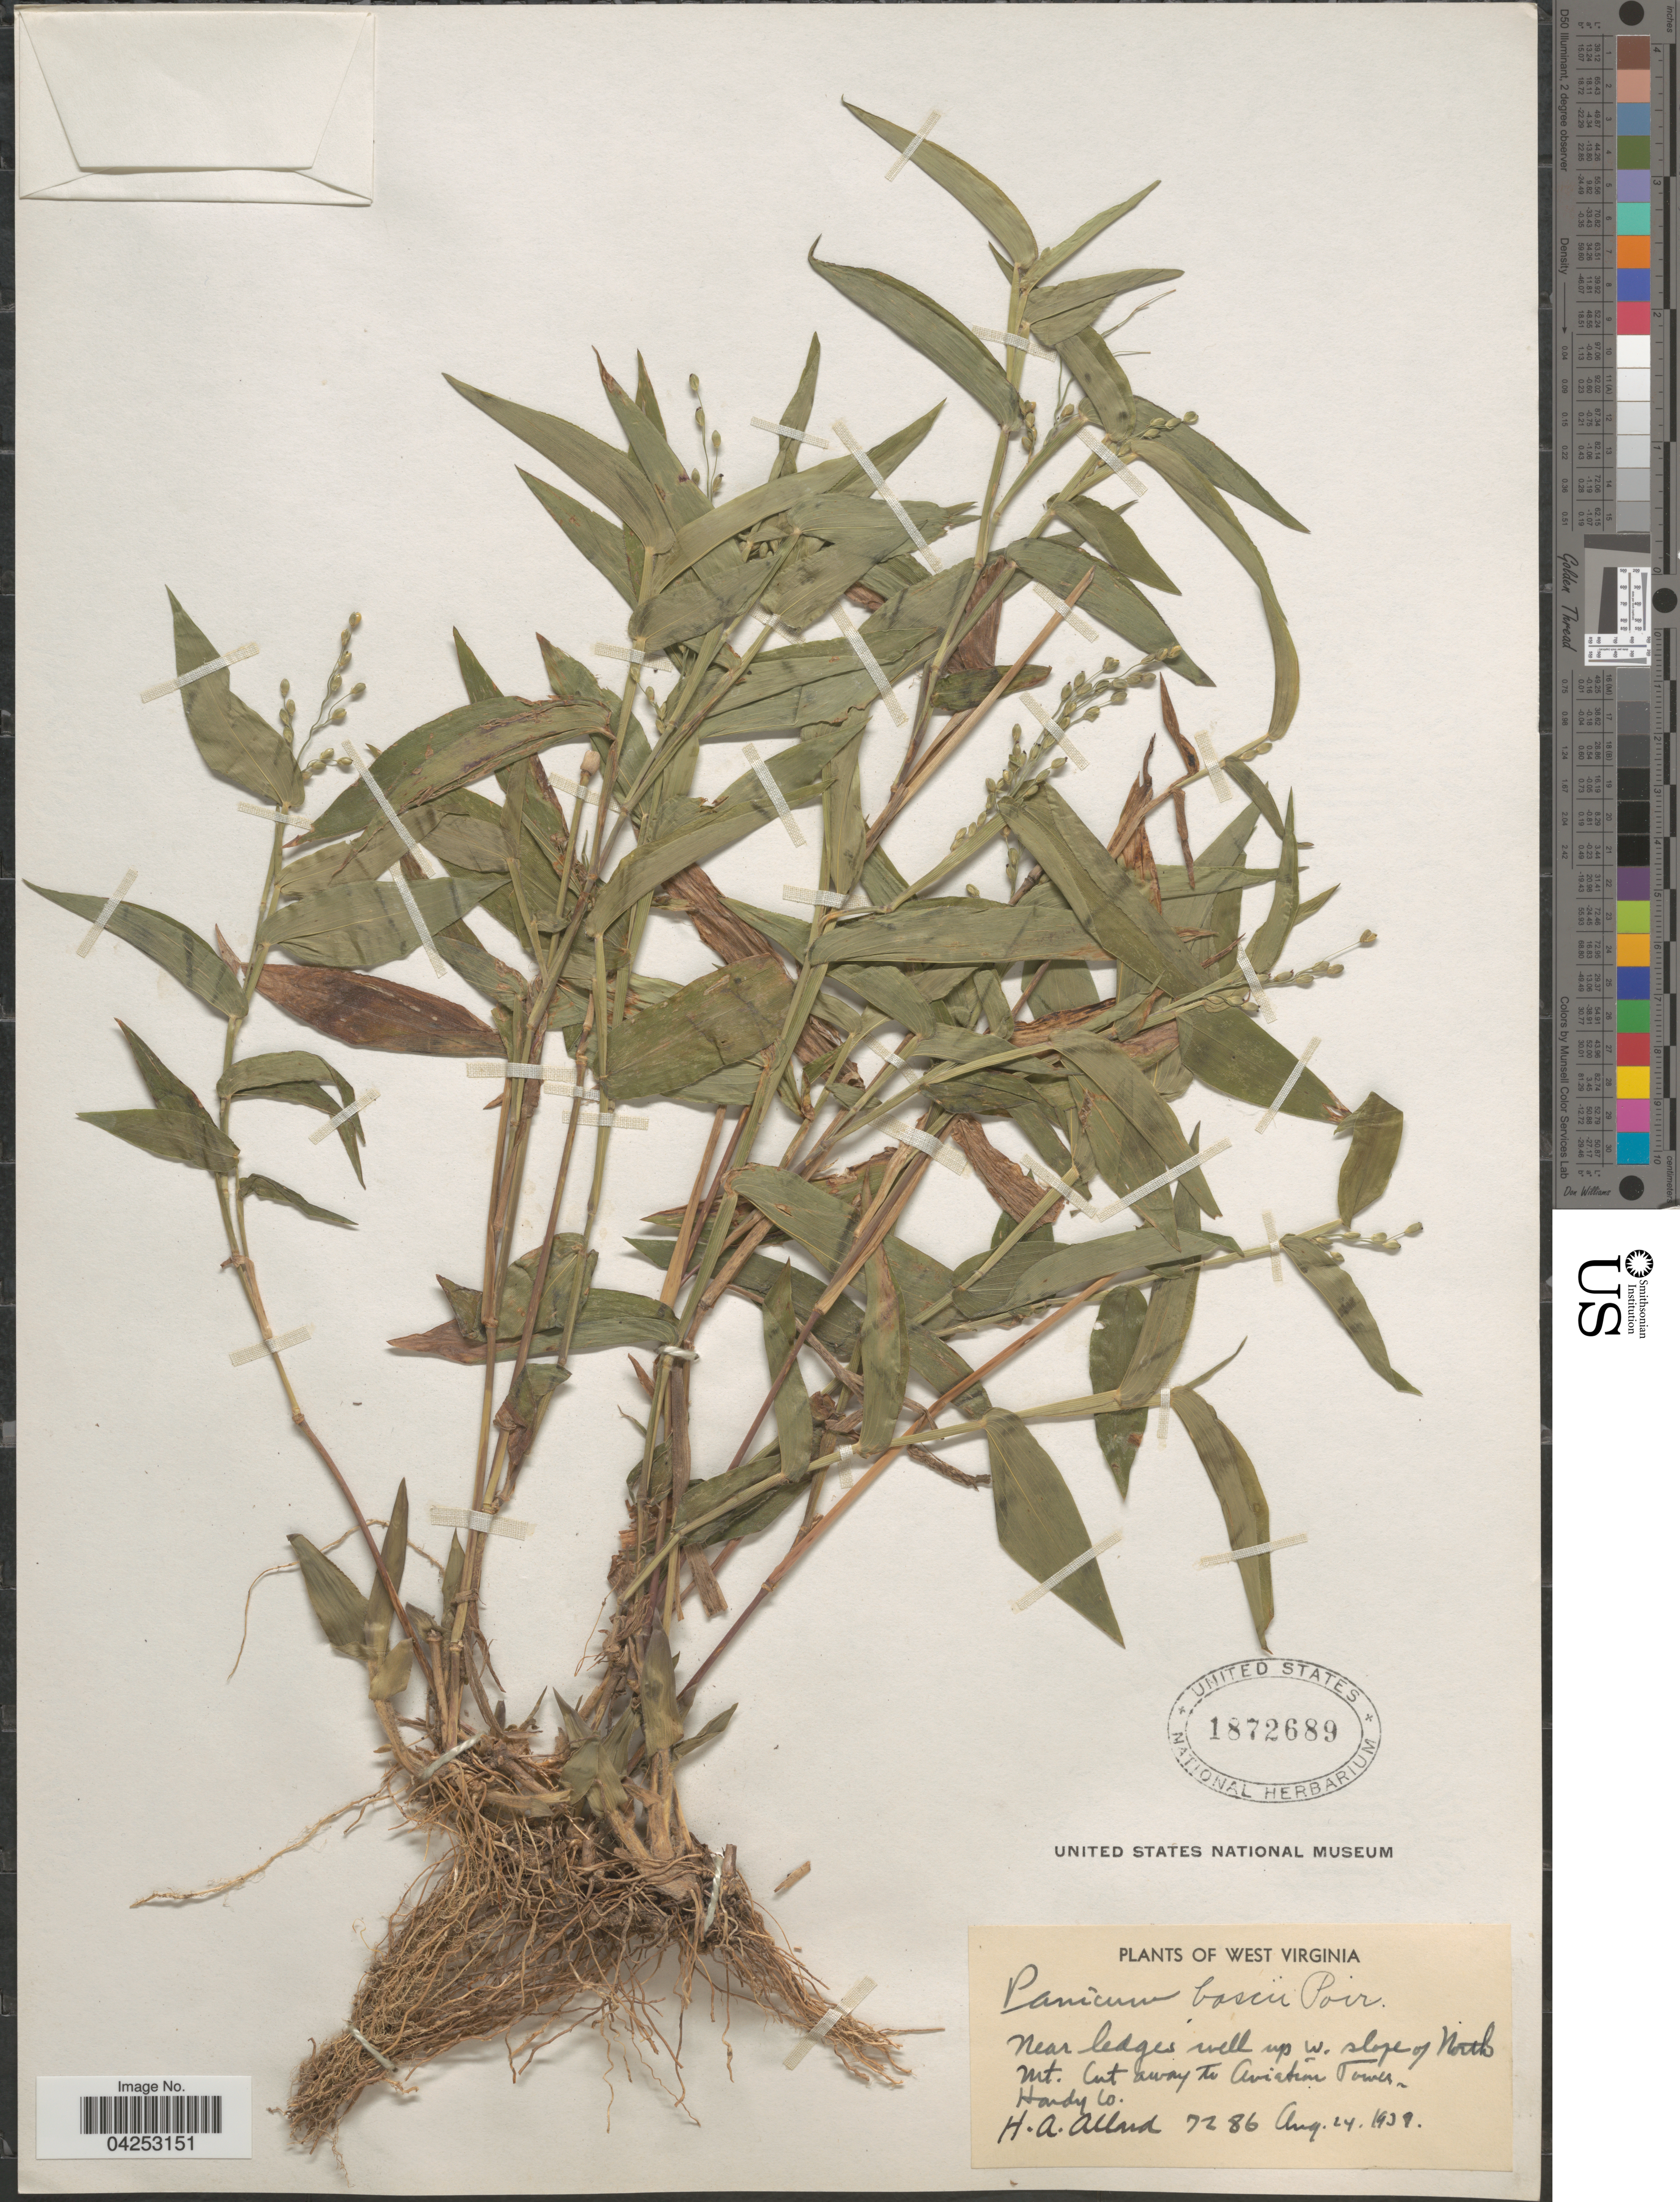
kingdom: Plantae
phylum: Tracheophyta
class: Liliopsida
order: Poales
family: Poaceae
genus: Dichanthelium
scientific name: Dichanthelium boscii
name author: (Poir.) Gould & C.A. Clark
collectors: H. A. Allard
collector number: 7286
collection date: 1939-08-24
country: United States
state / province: West Virginia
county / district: Hardy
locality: Near ledges well up W. slope of North Mt. Cut away to Aviation Tower, Hardy Co.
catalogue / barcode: US 1872689